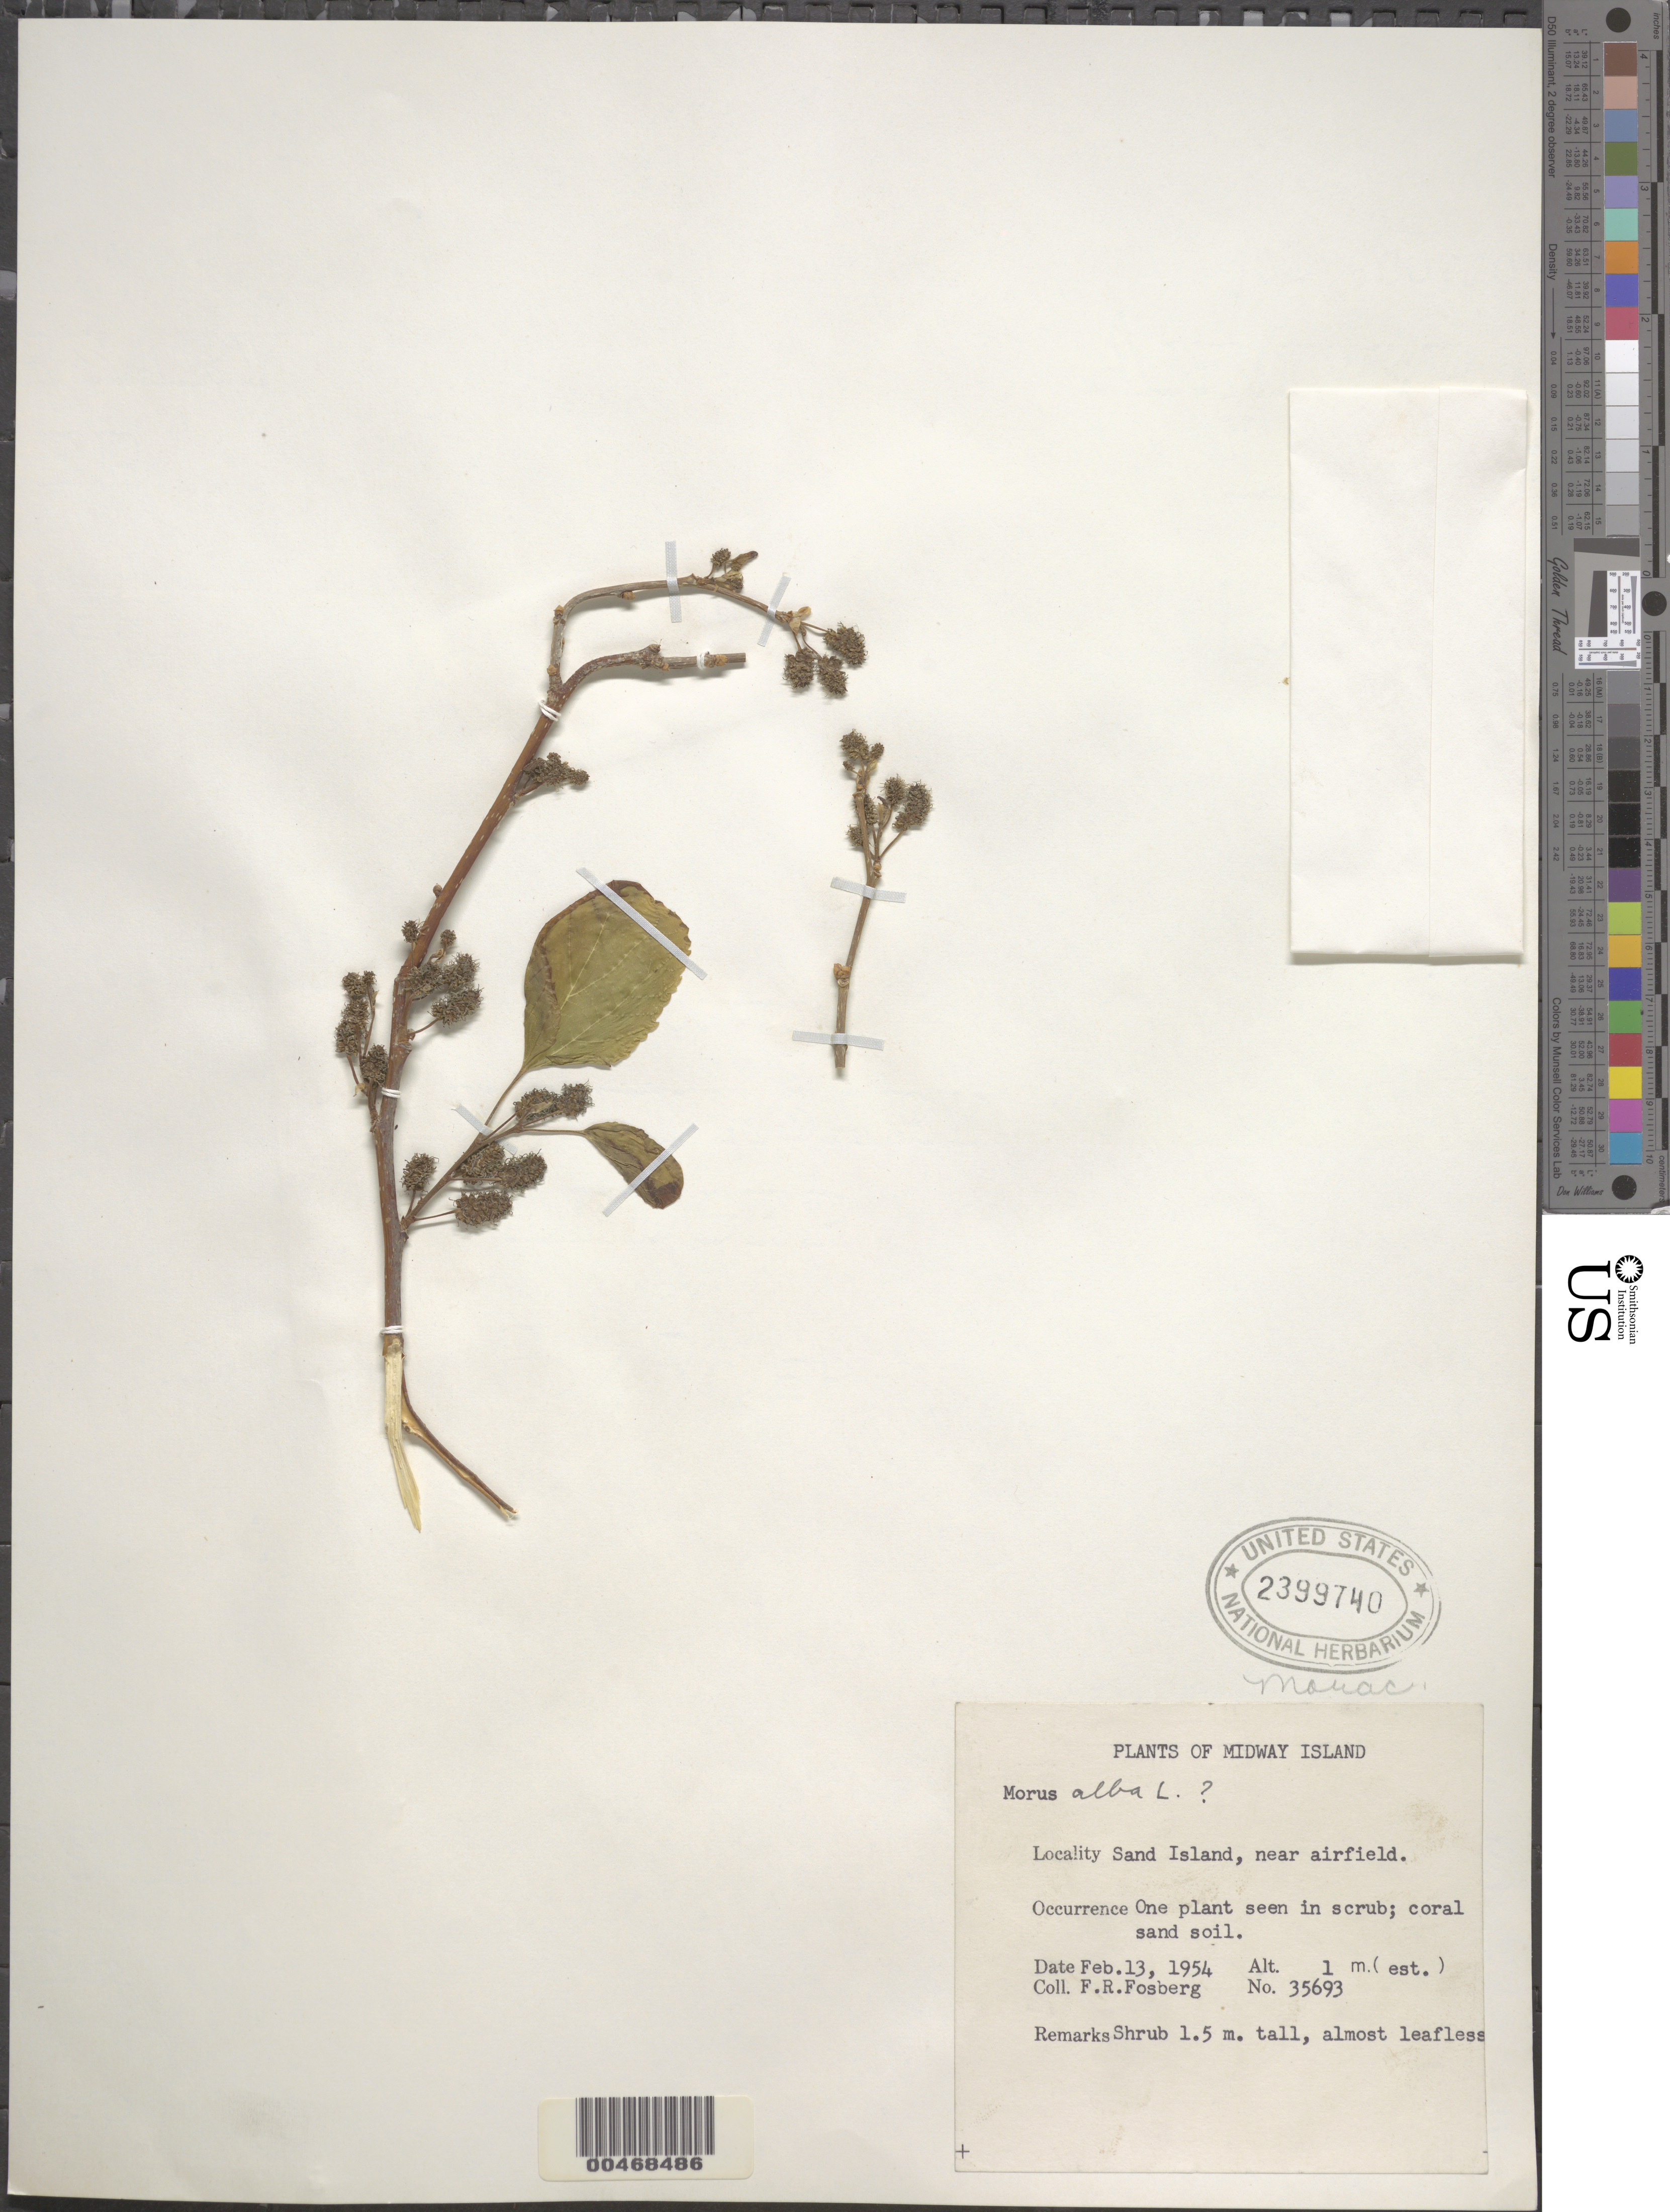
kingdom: Plantae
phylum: Tracheophyta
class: Magnoliopsida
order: Rosales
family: Moraceae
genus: Morus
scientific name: Morus alba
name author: L.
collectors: F. R. Fosberg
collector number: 35693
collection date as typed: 13 Feb 1954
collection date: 1954-02-13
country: U.S. Administered Pacific Islands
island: Midway Atoll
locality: Sand Islet, near airfield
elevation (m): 1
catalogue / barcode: US 2399740